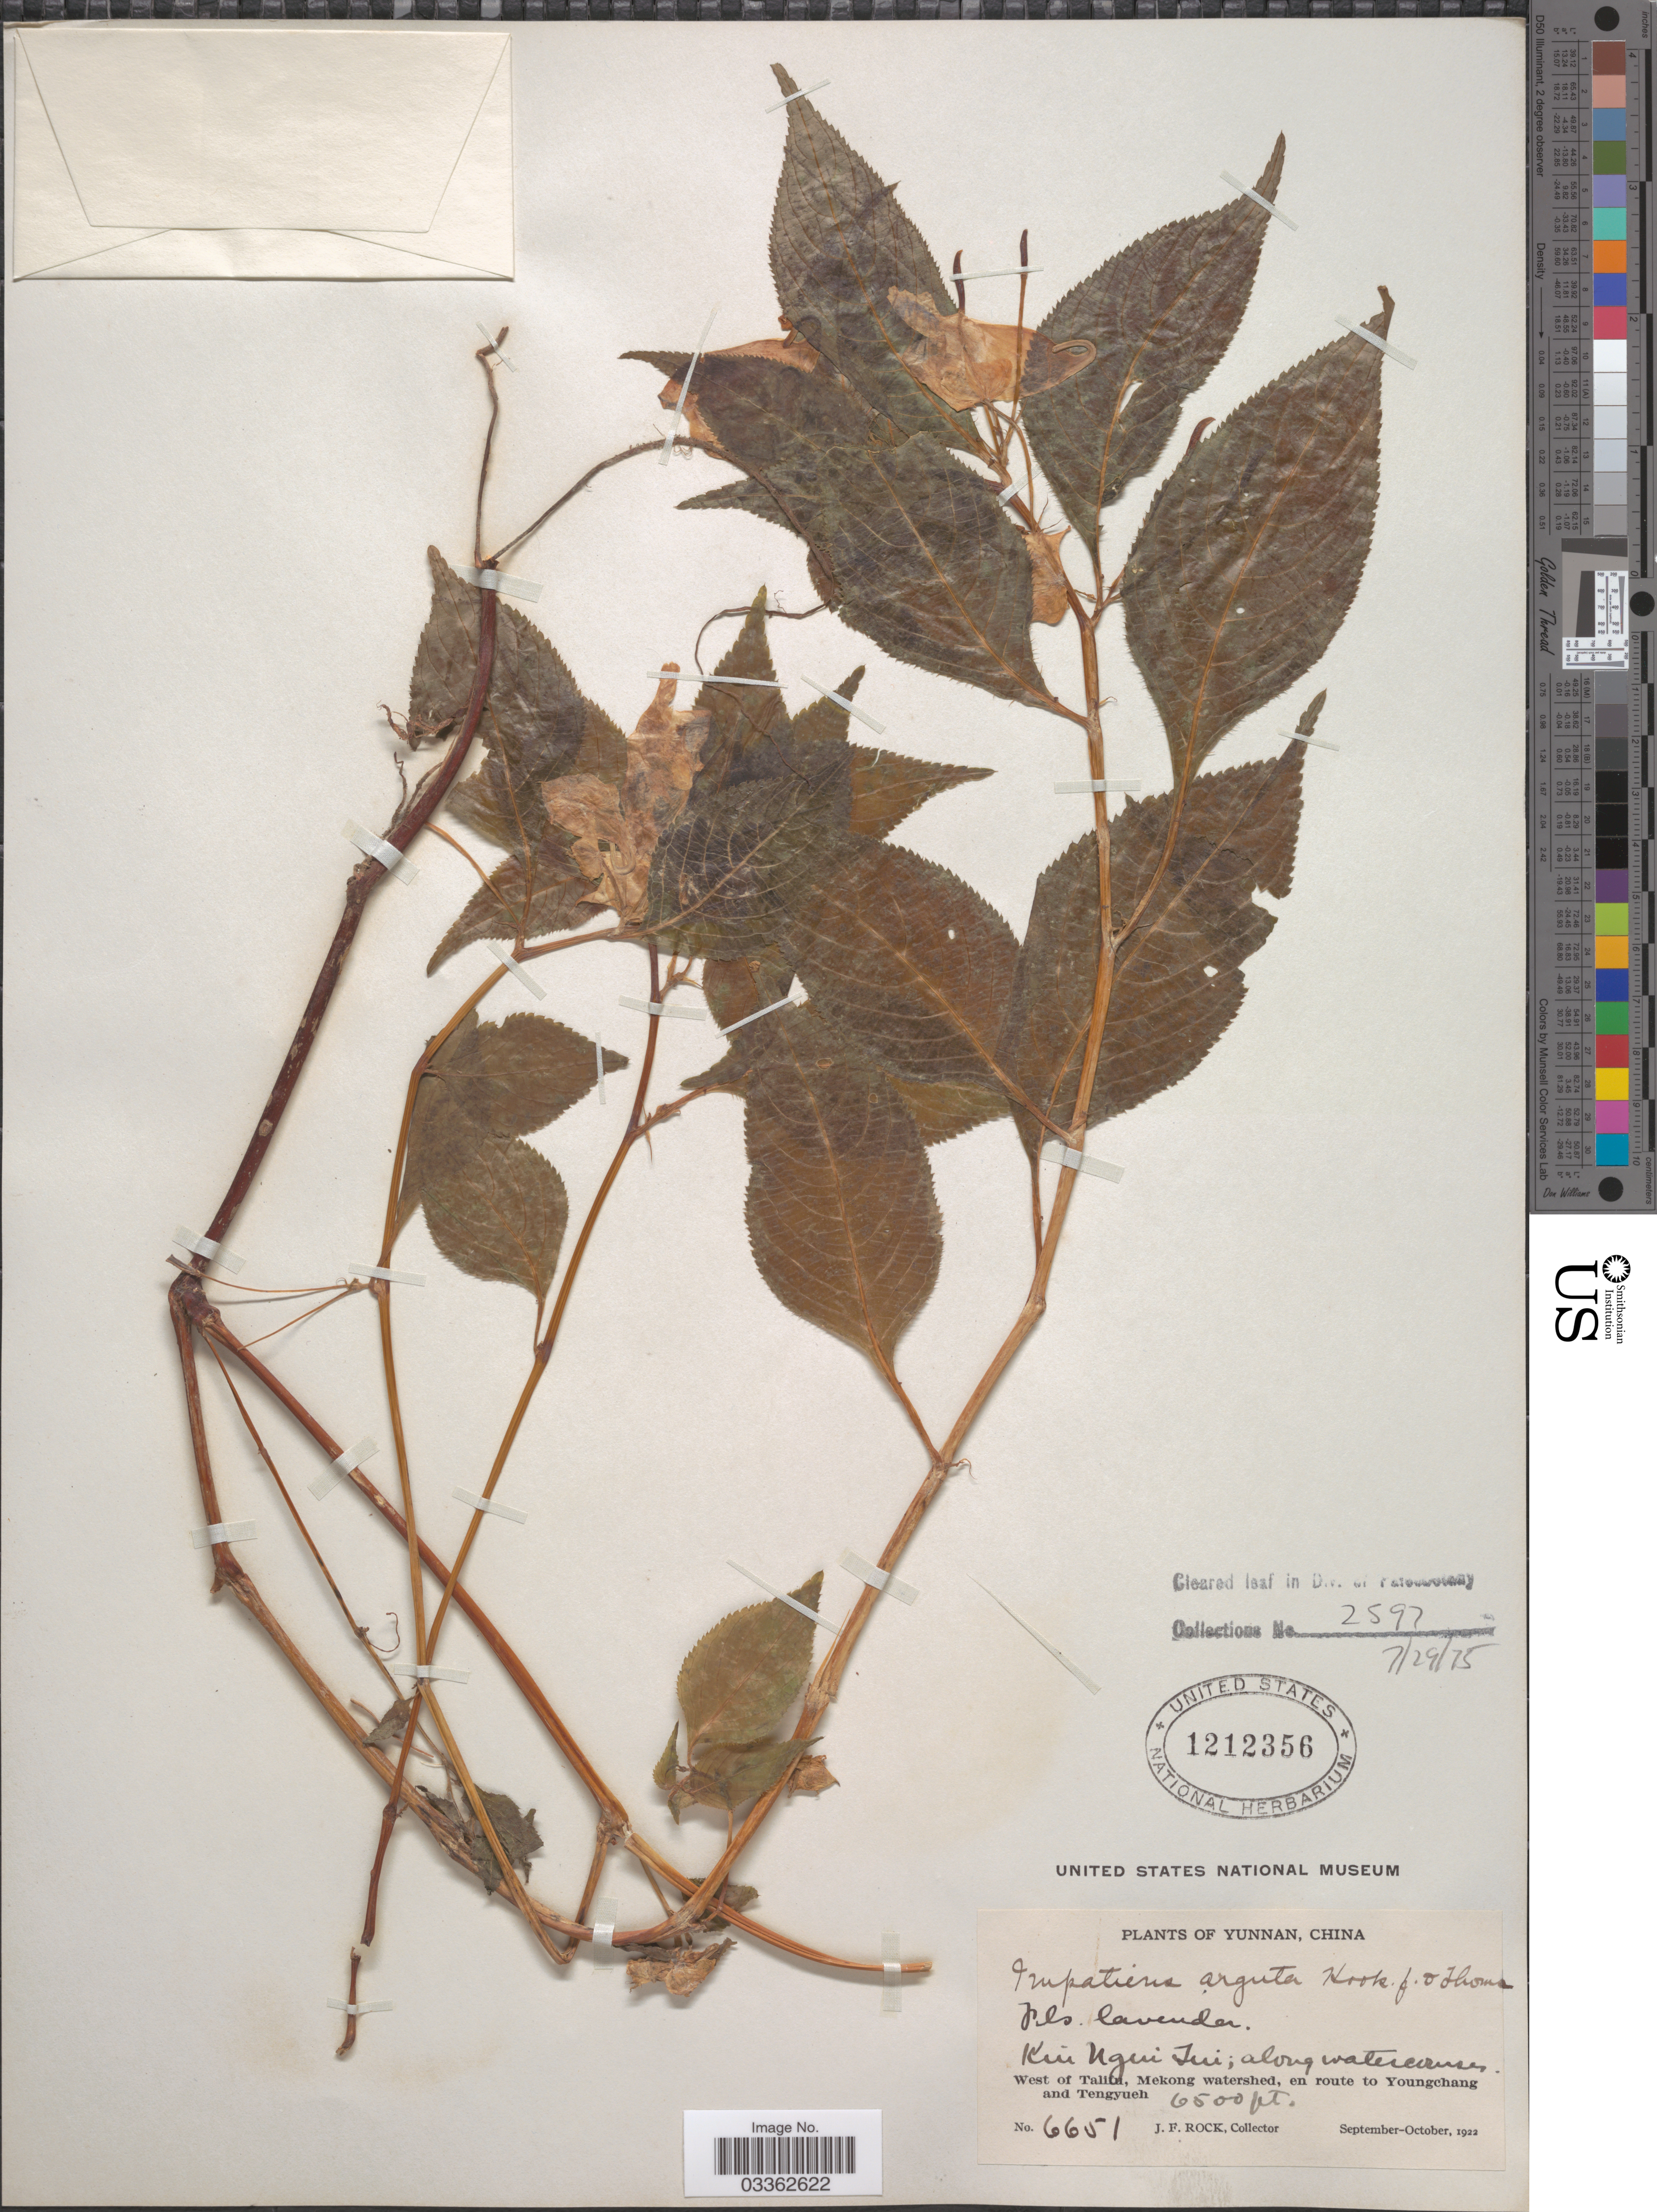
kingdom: Plantae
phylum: Tracheophyta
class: Magnoliopsida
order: Ericales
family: Balsaminaceae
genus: Impatiens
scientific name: Impatiens arguta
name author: Hook. f. & Thomson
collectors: J. Rock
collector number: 6651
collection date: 1922-09/1922-10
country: China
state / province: Yunnan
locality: Kui Ngui Tui; along watercourses. West of Talifu, Mekong watershed, en route to Youngchang and Tengyueh.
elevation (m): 1981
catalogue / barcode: US 1212356